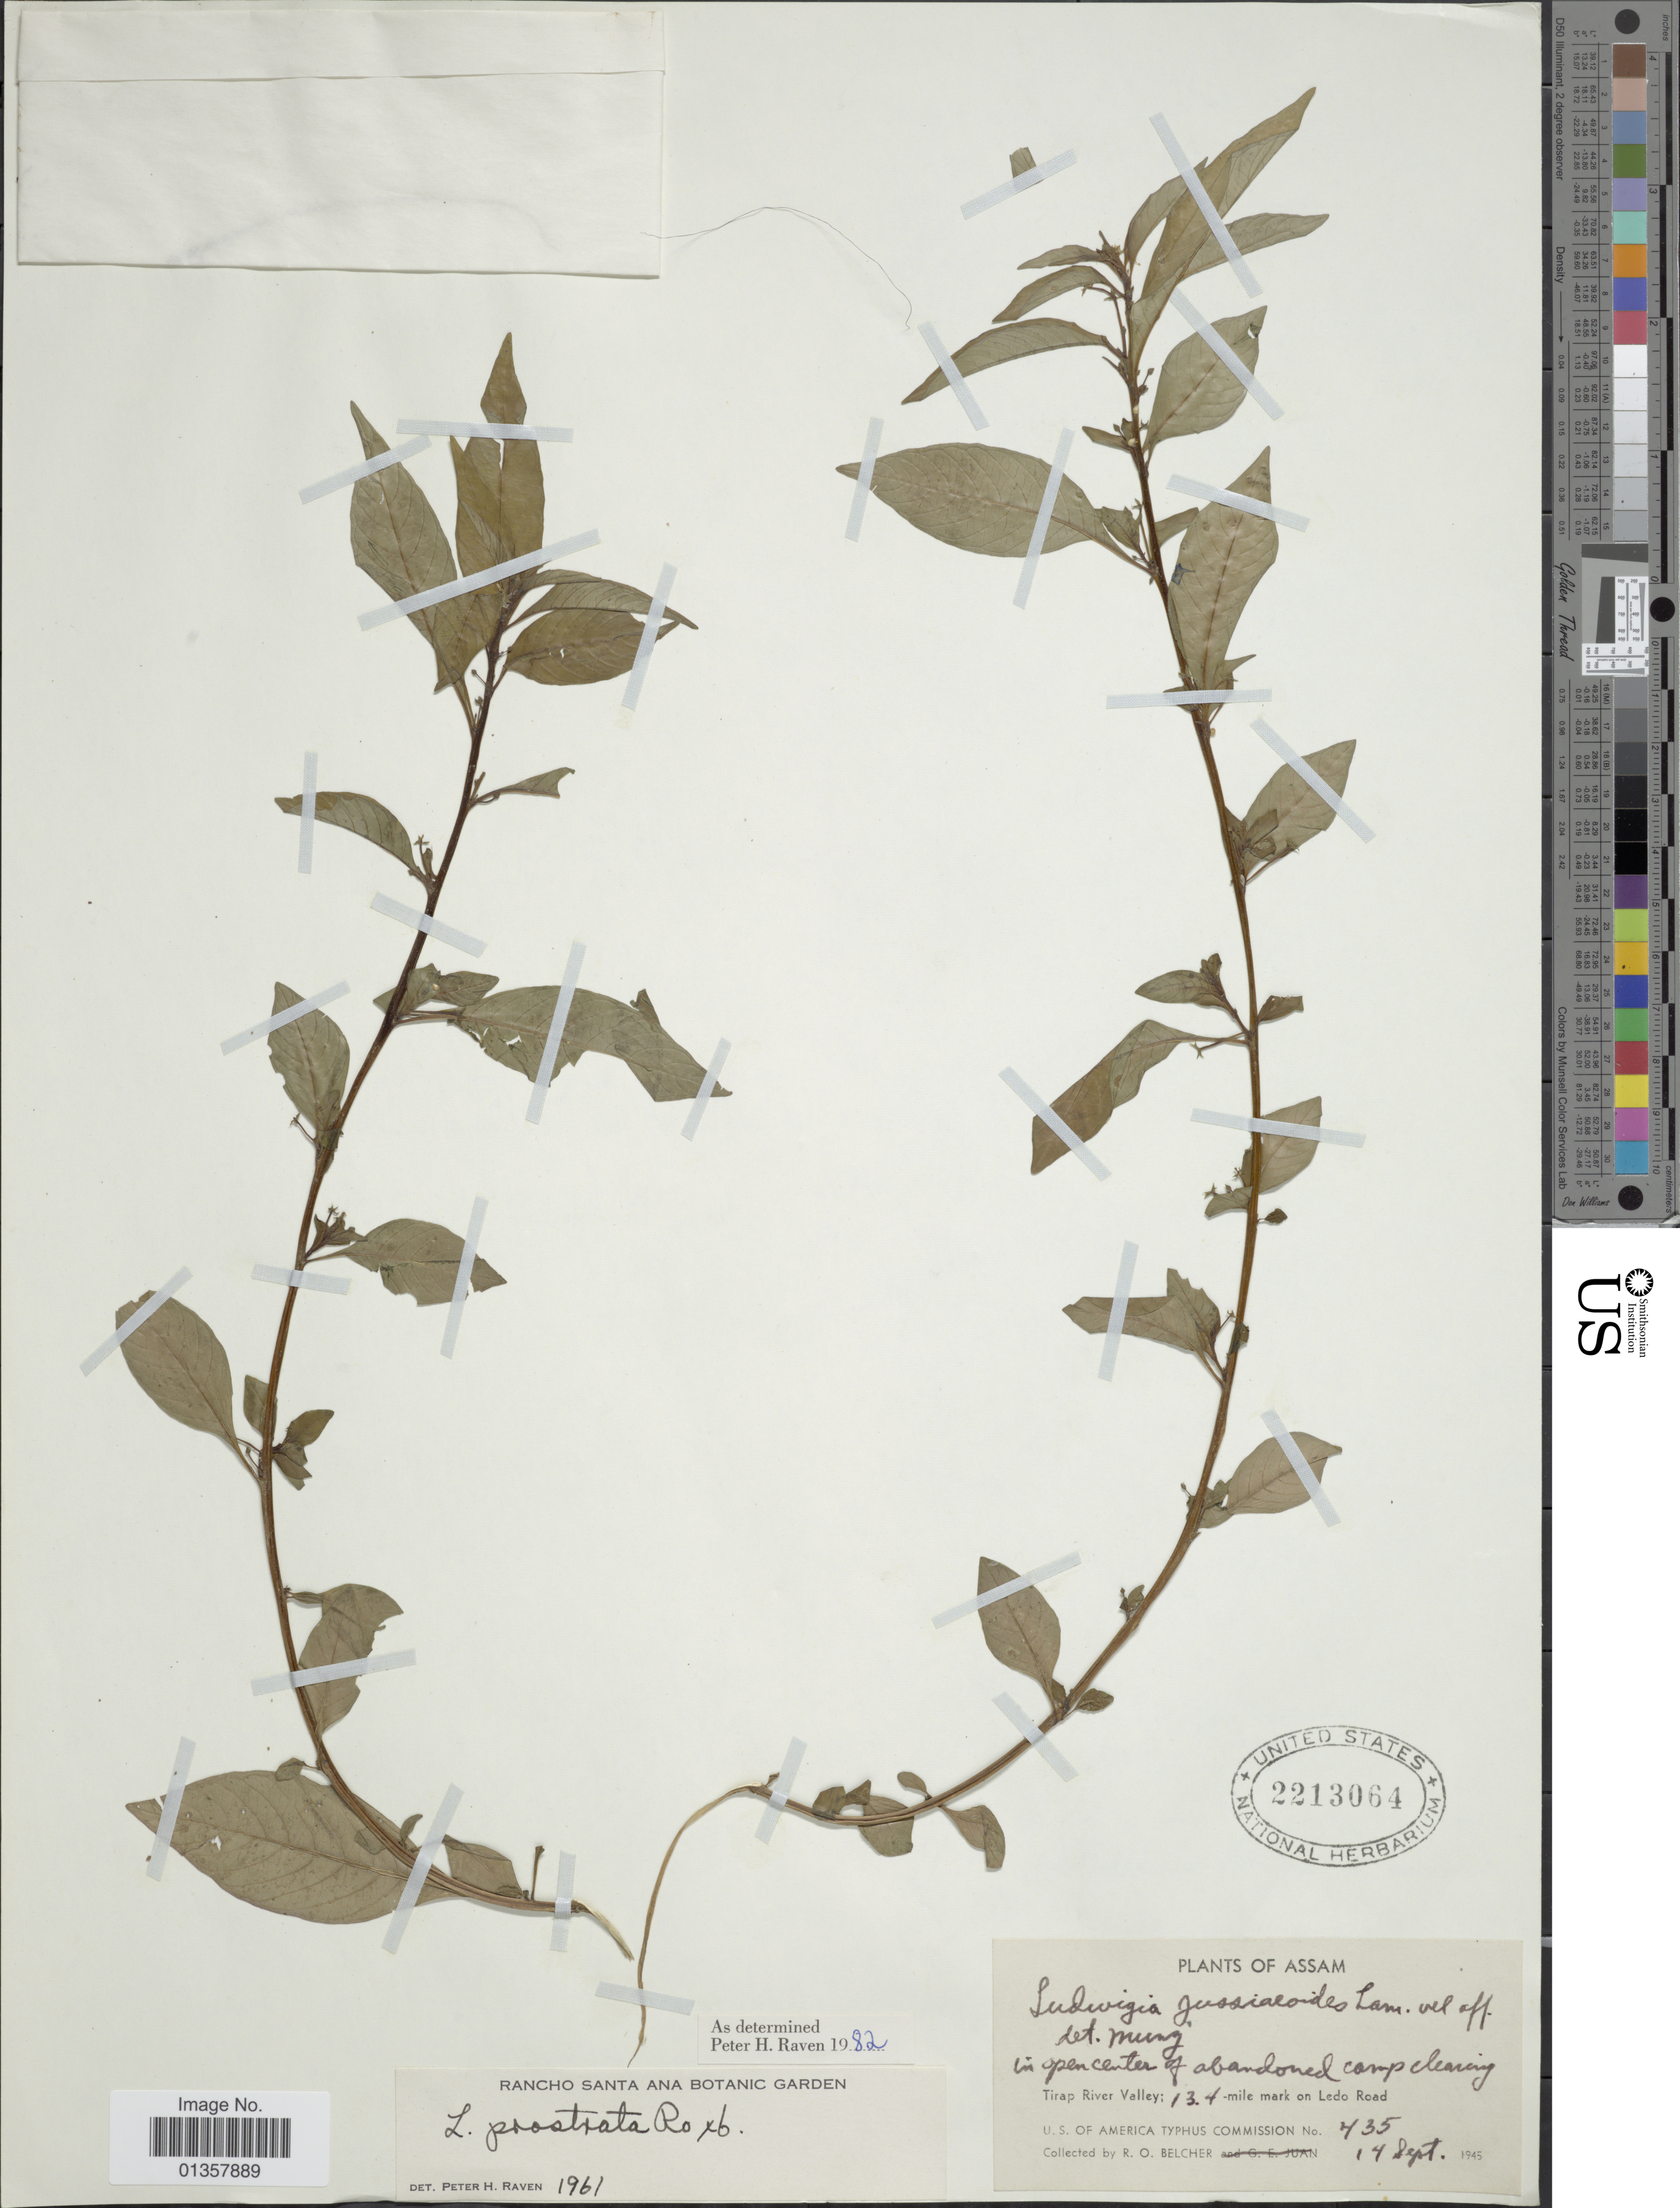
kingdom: Plantae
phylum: Tracheophyta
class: Magnoliopsida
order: Myrtales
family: Onagraceae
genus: Ludwigia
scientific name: Ludwigia prostrata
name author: Roxb.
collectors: R. Belcher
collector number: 435?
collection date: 1945-09-14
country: India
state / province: Assam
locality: Tirap River Valley: 13.4 mile mark on Ledo Road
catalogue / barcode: US 2213064